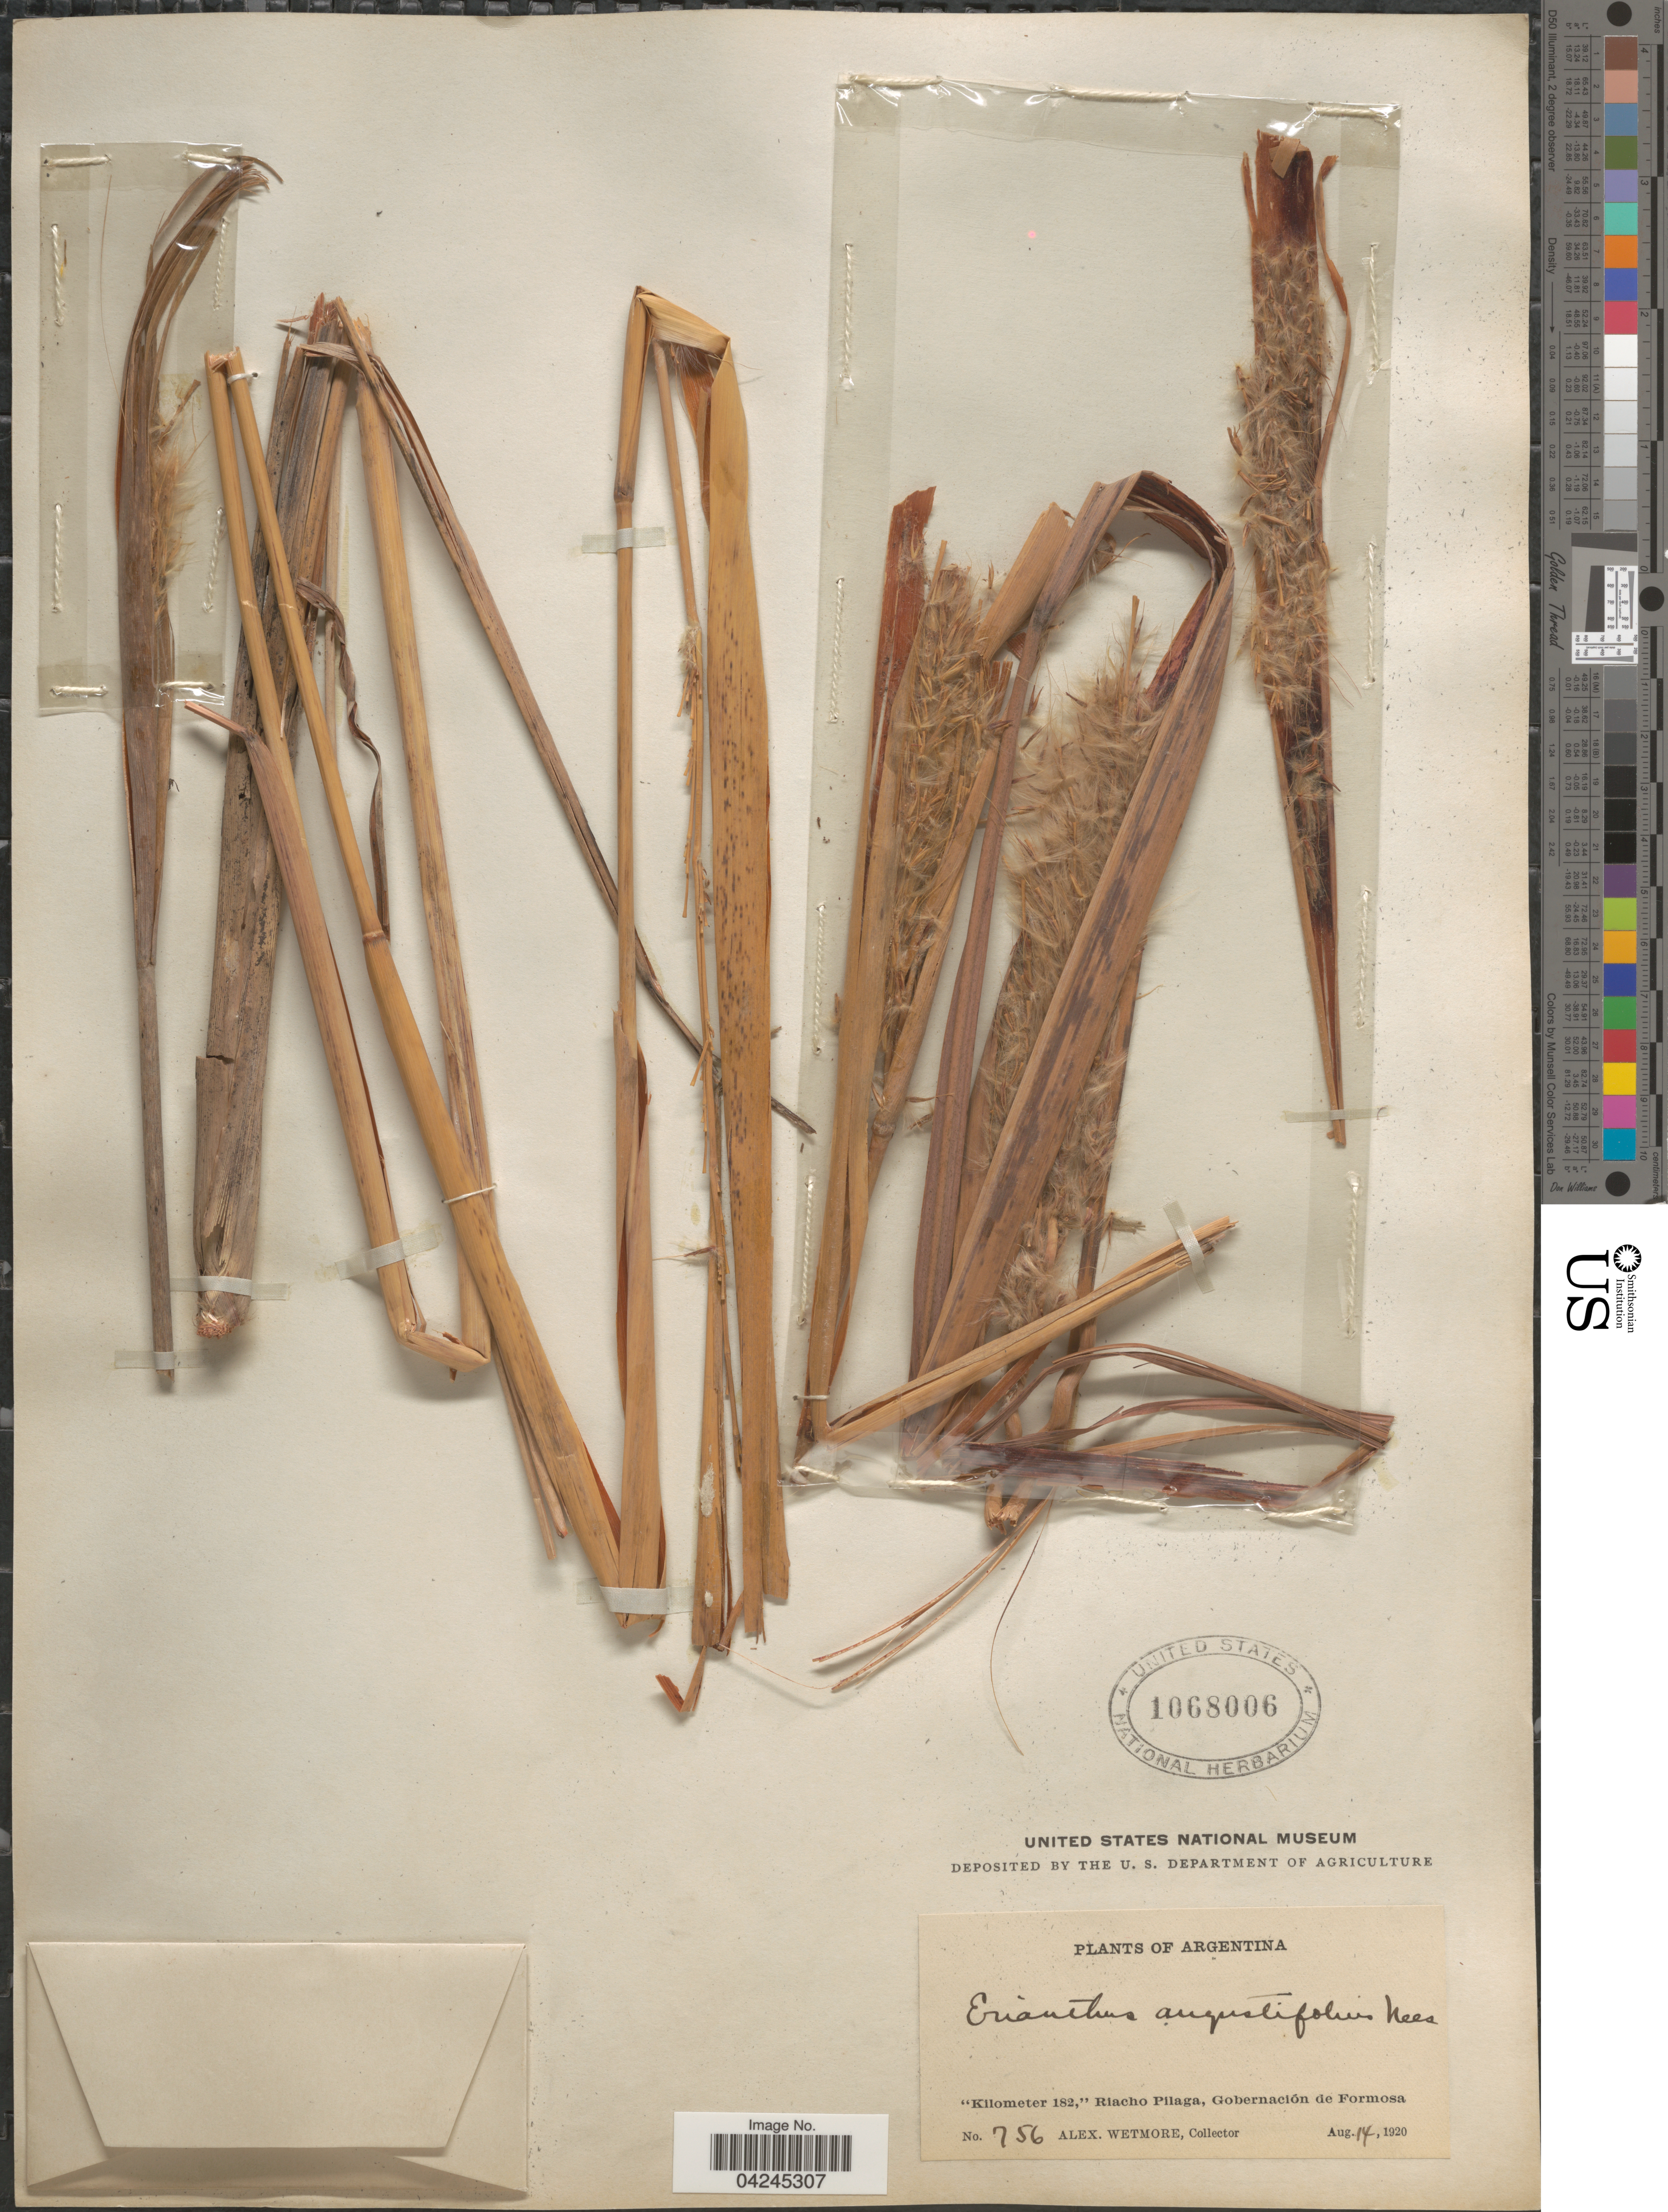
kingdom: Plantae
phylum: Tracheophyta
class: Liliopsida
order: Poales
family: Poaceae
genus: Erianthus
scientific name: Erianthus angustifolius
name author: Nees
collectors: A. Wetmore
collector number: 756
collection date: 1920-08-14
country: Argentina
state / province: Formosa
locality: Kilometer 182,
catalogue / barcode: US 1068006